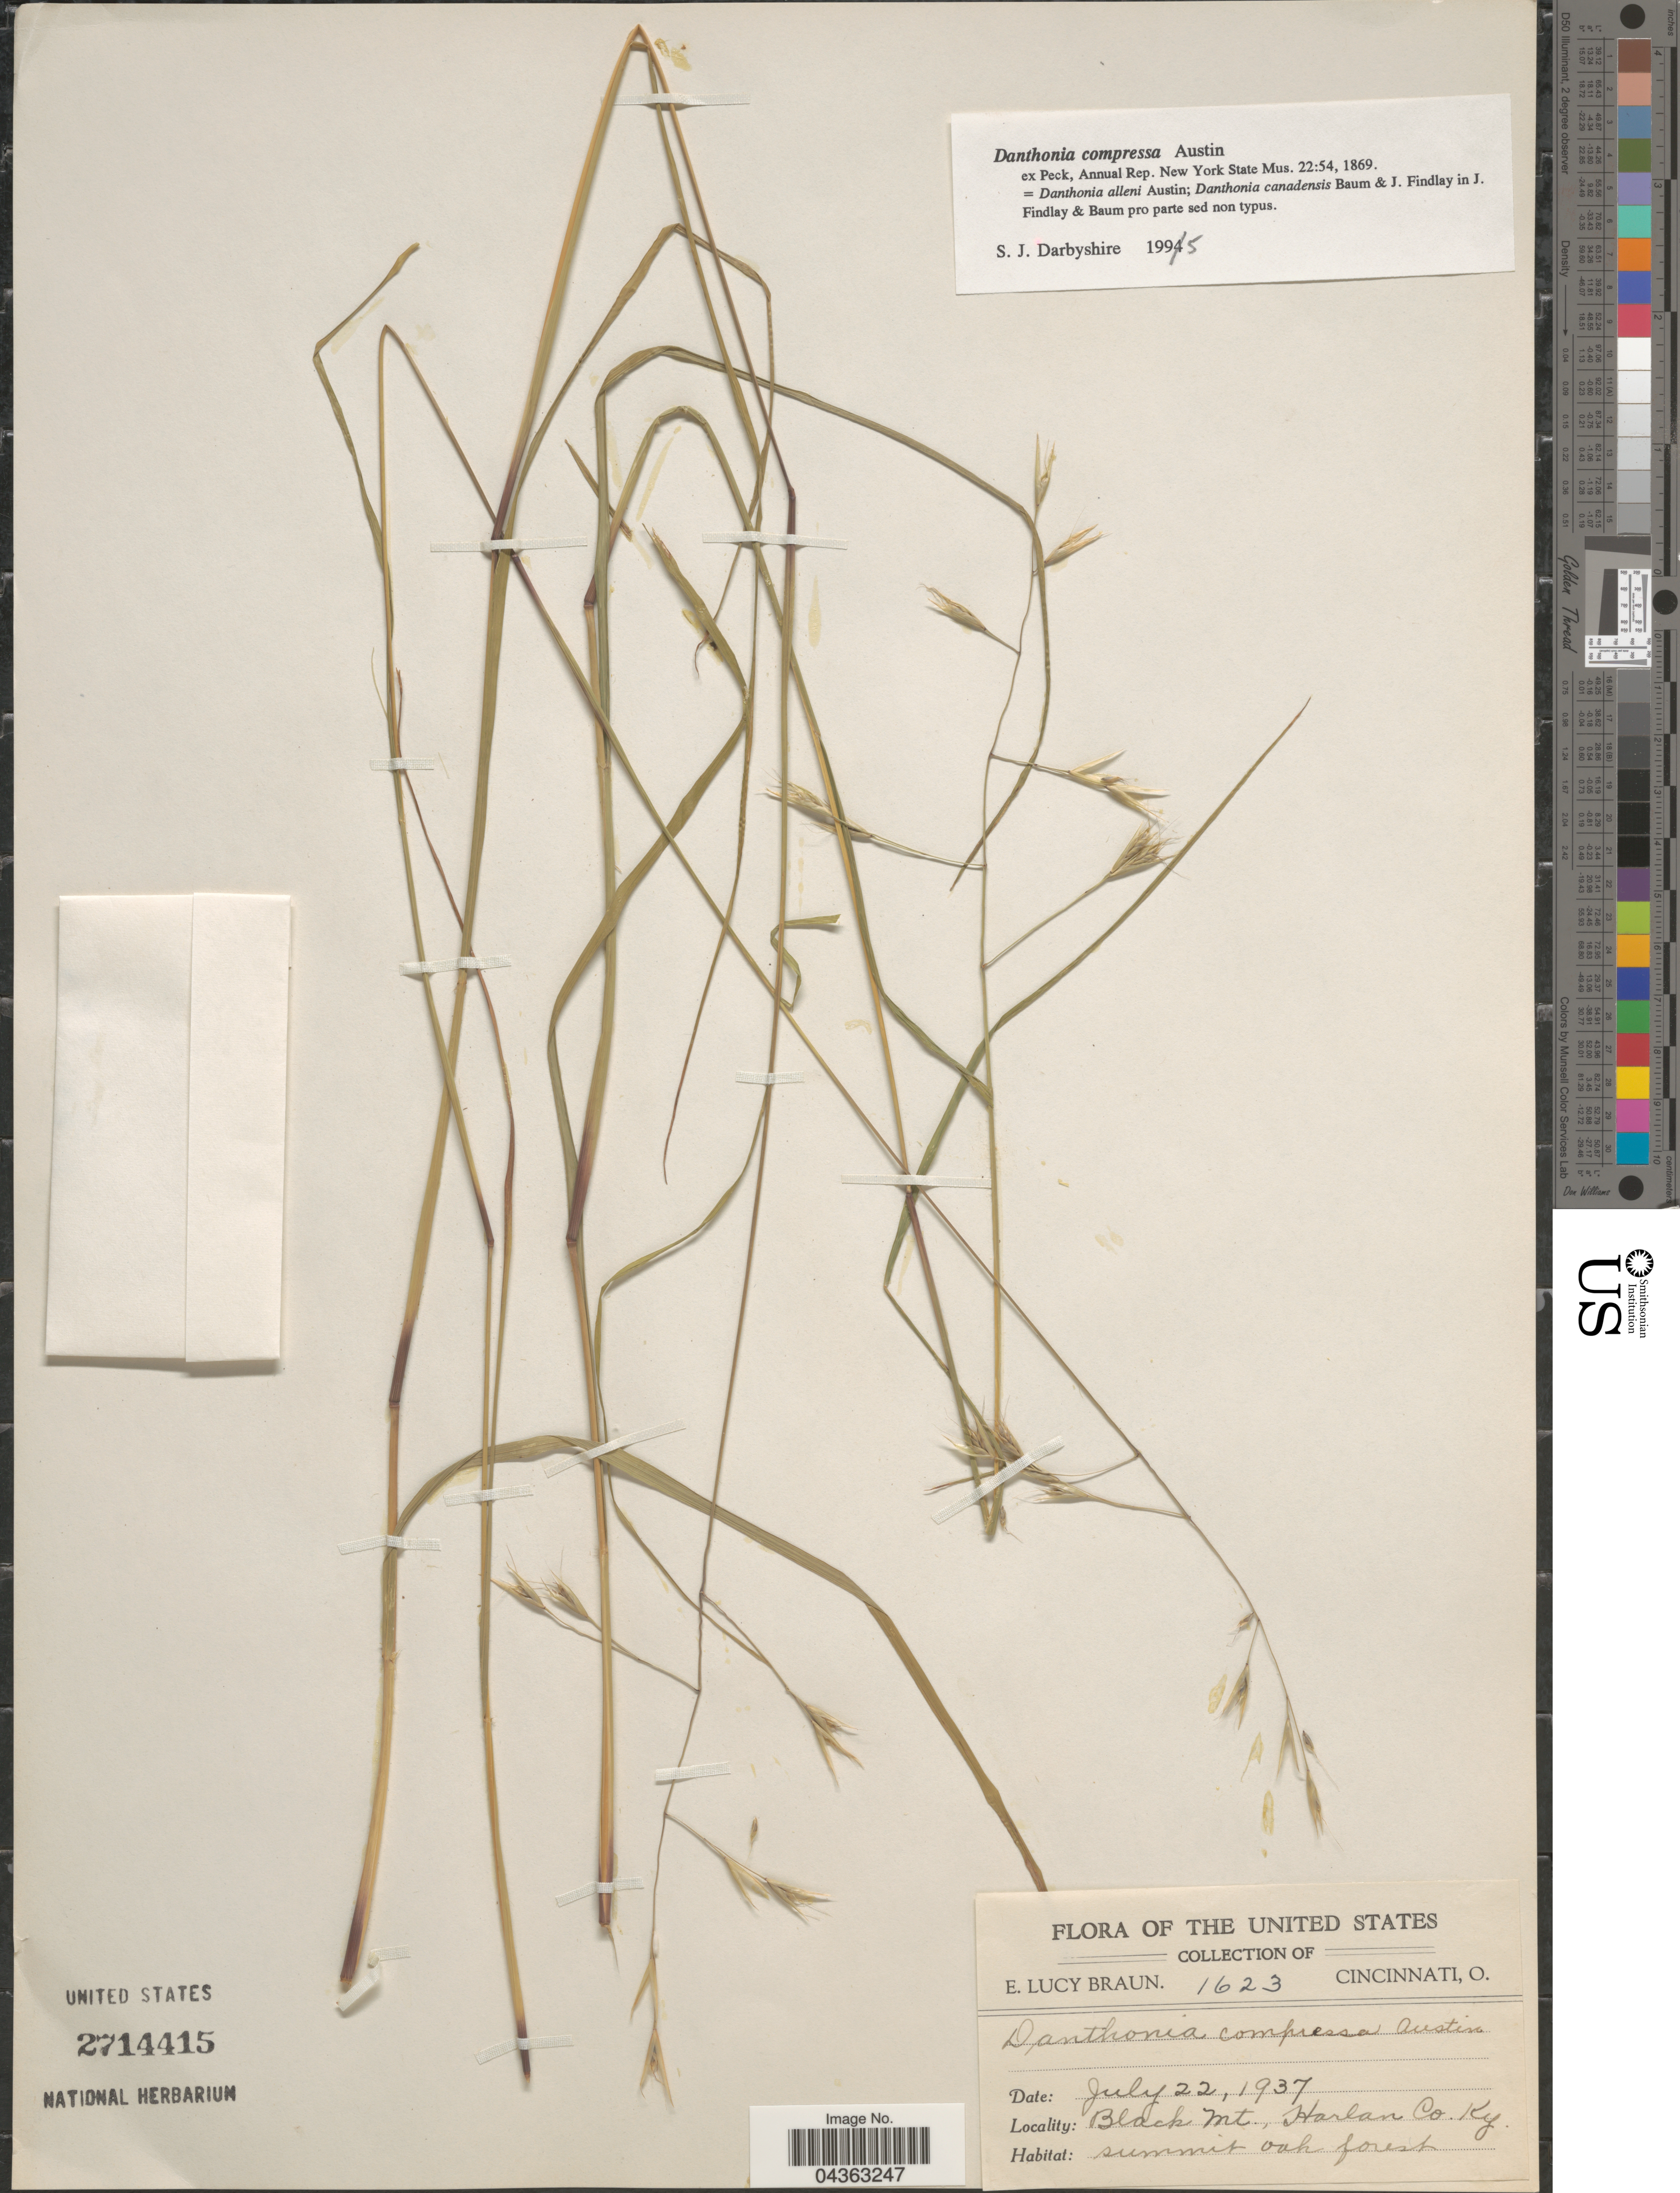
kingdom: Plantae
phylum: Tracheophyta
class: Liliopsida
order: Poales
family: Poaceae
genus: Danthonia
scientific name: Danthonia compressa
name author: Austin in F. Peck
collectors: E. L. Braun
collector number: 1623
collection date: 1937-07-22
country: United States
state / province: Kentucky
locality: Black Mt., Harlan Co.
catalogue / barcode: US 2714415